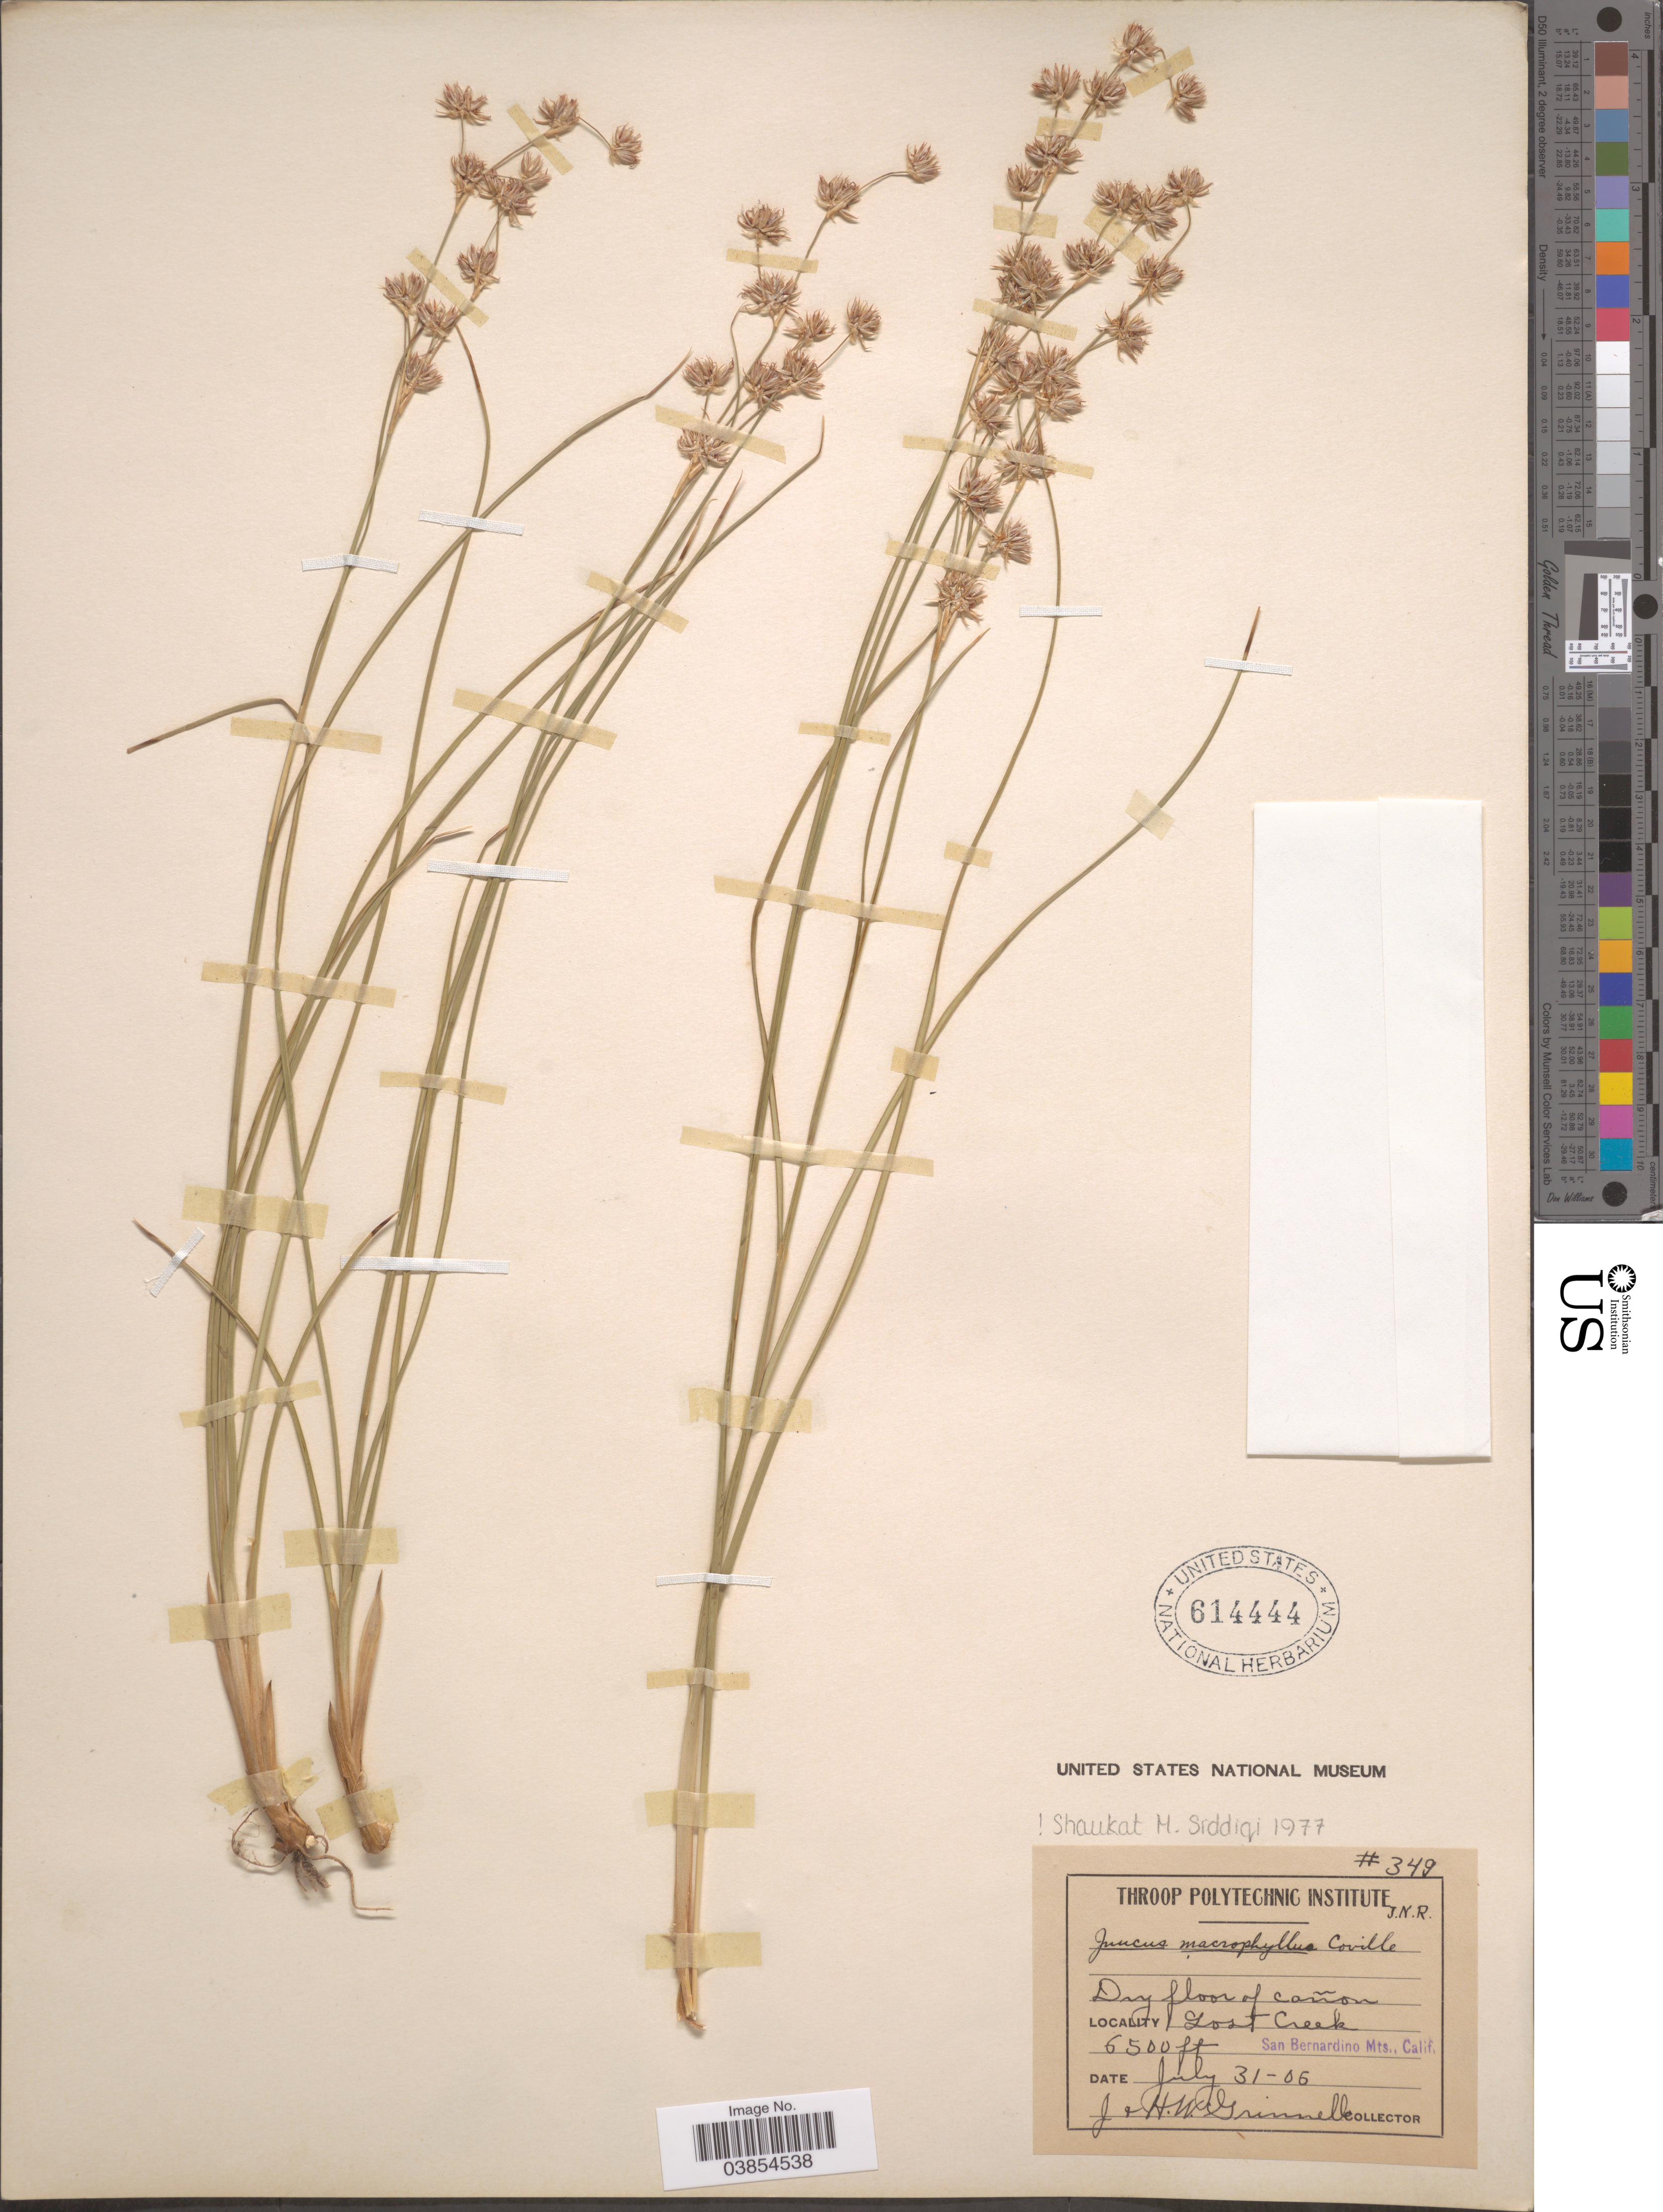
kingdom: Plantae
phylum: Tracheophyta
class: Liliopsida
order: Poales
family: Juncaceae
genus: Juncus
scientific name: Juncus macrophyllus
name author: Coville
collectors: J. Grinnell & H. Grinnell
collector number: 349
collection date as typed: Transcribed d/m/y: 31/7/6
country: United States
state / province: California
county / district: San Bernardino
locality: Dry floor of cañon, Lost Creek, San Bernardino Mts.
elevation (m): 1981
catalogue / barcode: US 614444